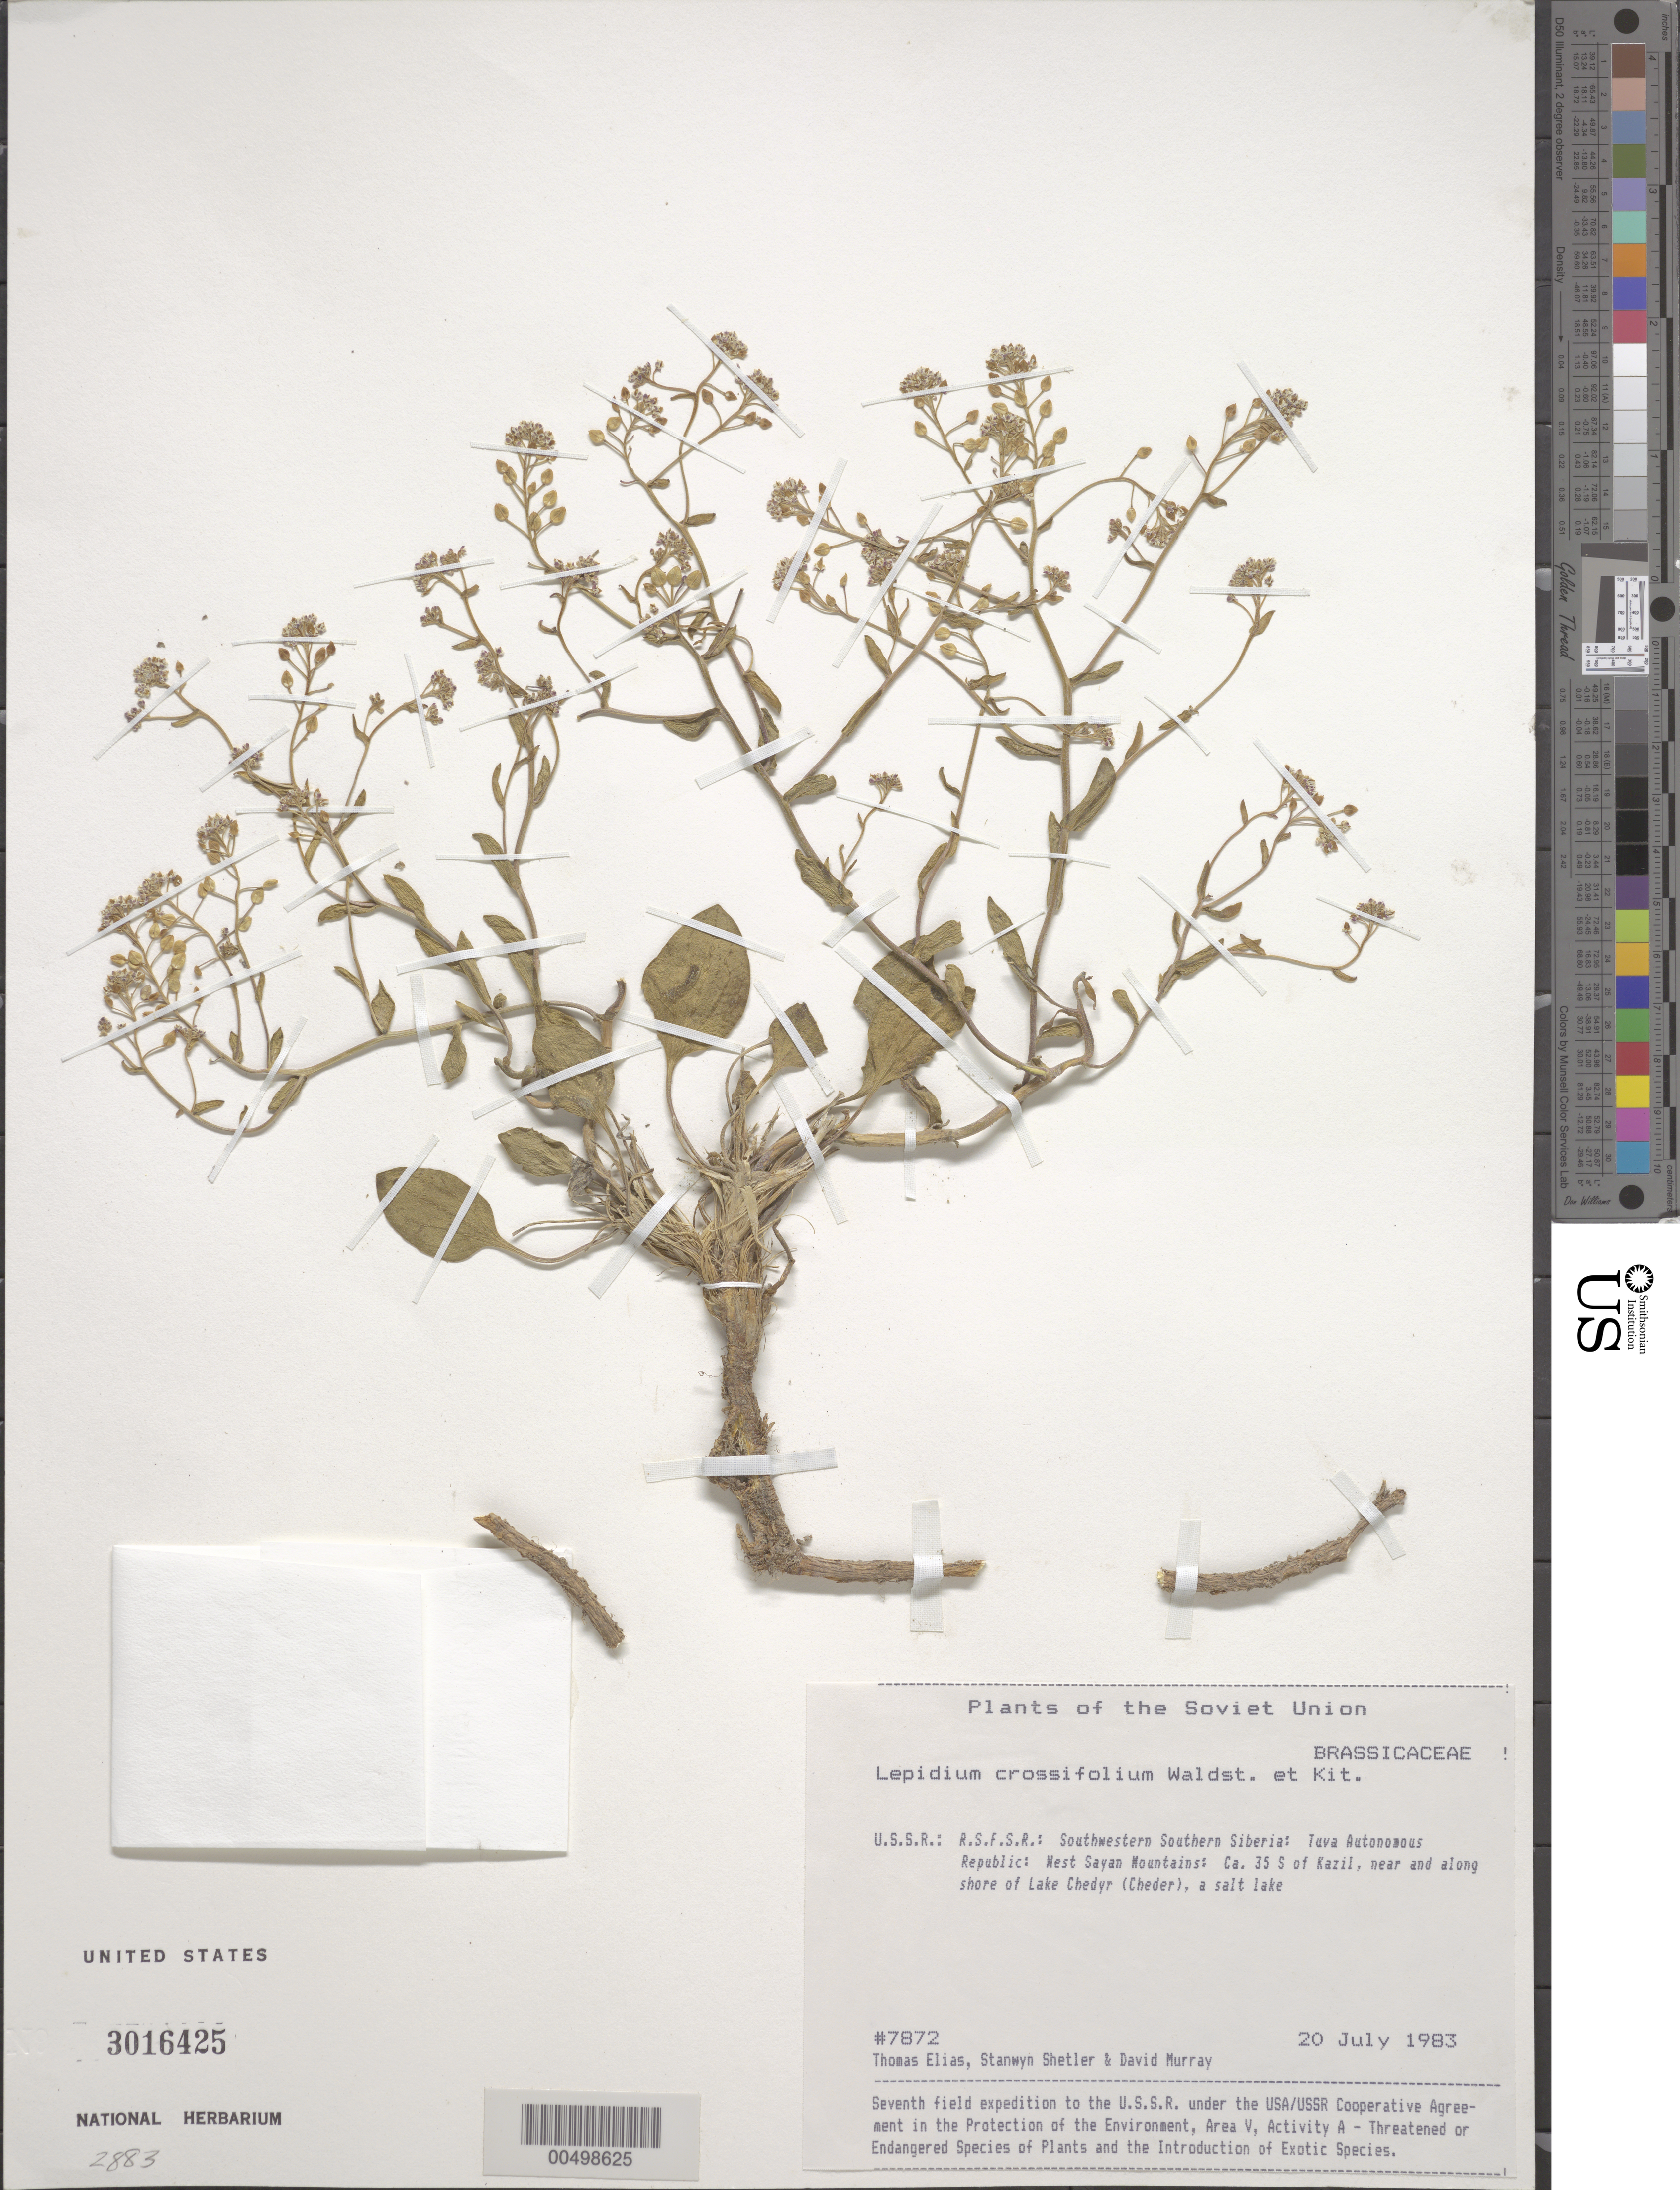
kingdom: Plantae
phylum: Tracheophyta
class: Magnoliopsida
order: Brassicales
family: Brassicaceae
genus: Lepidium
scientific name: Lepidium crassifolium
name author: Waldst. & Kit.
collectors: T. Elias, S. Shetler & D. F. Murray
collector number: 7872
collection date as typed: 20 Jul 1983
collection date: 1983-07-20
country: Russian Federation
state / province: Tuva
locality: West Sayan Mountains, ca. 35 [km] S of Kazil [Kyzyl], Lake Chedyr (Cheder)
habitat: near and along shore of a salt lake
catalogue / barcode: US 3016425